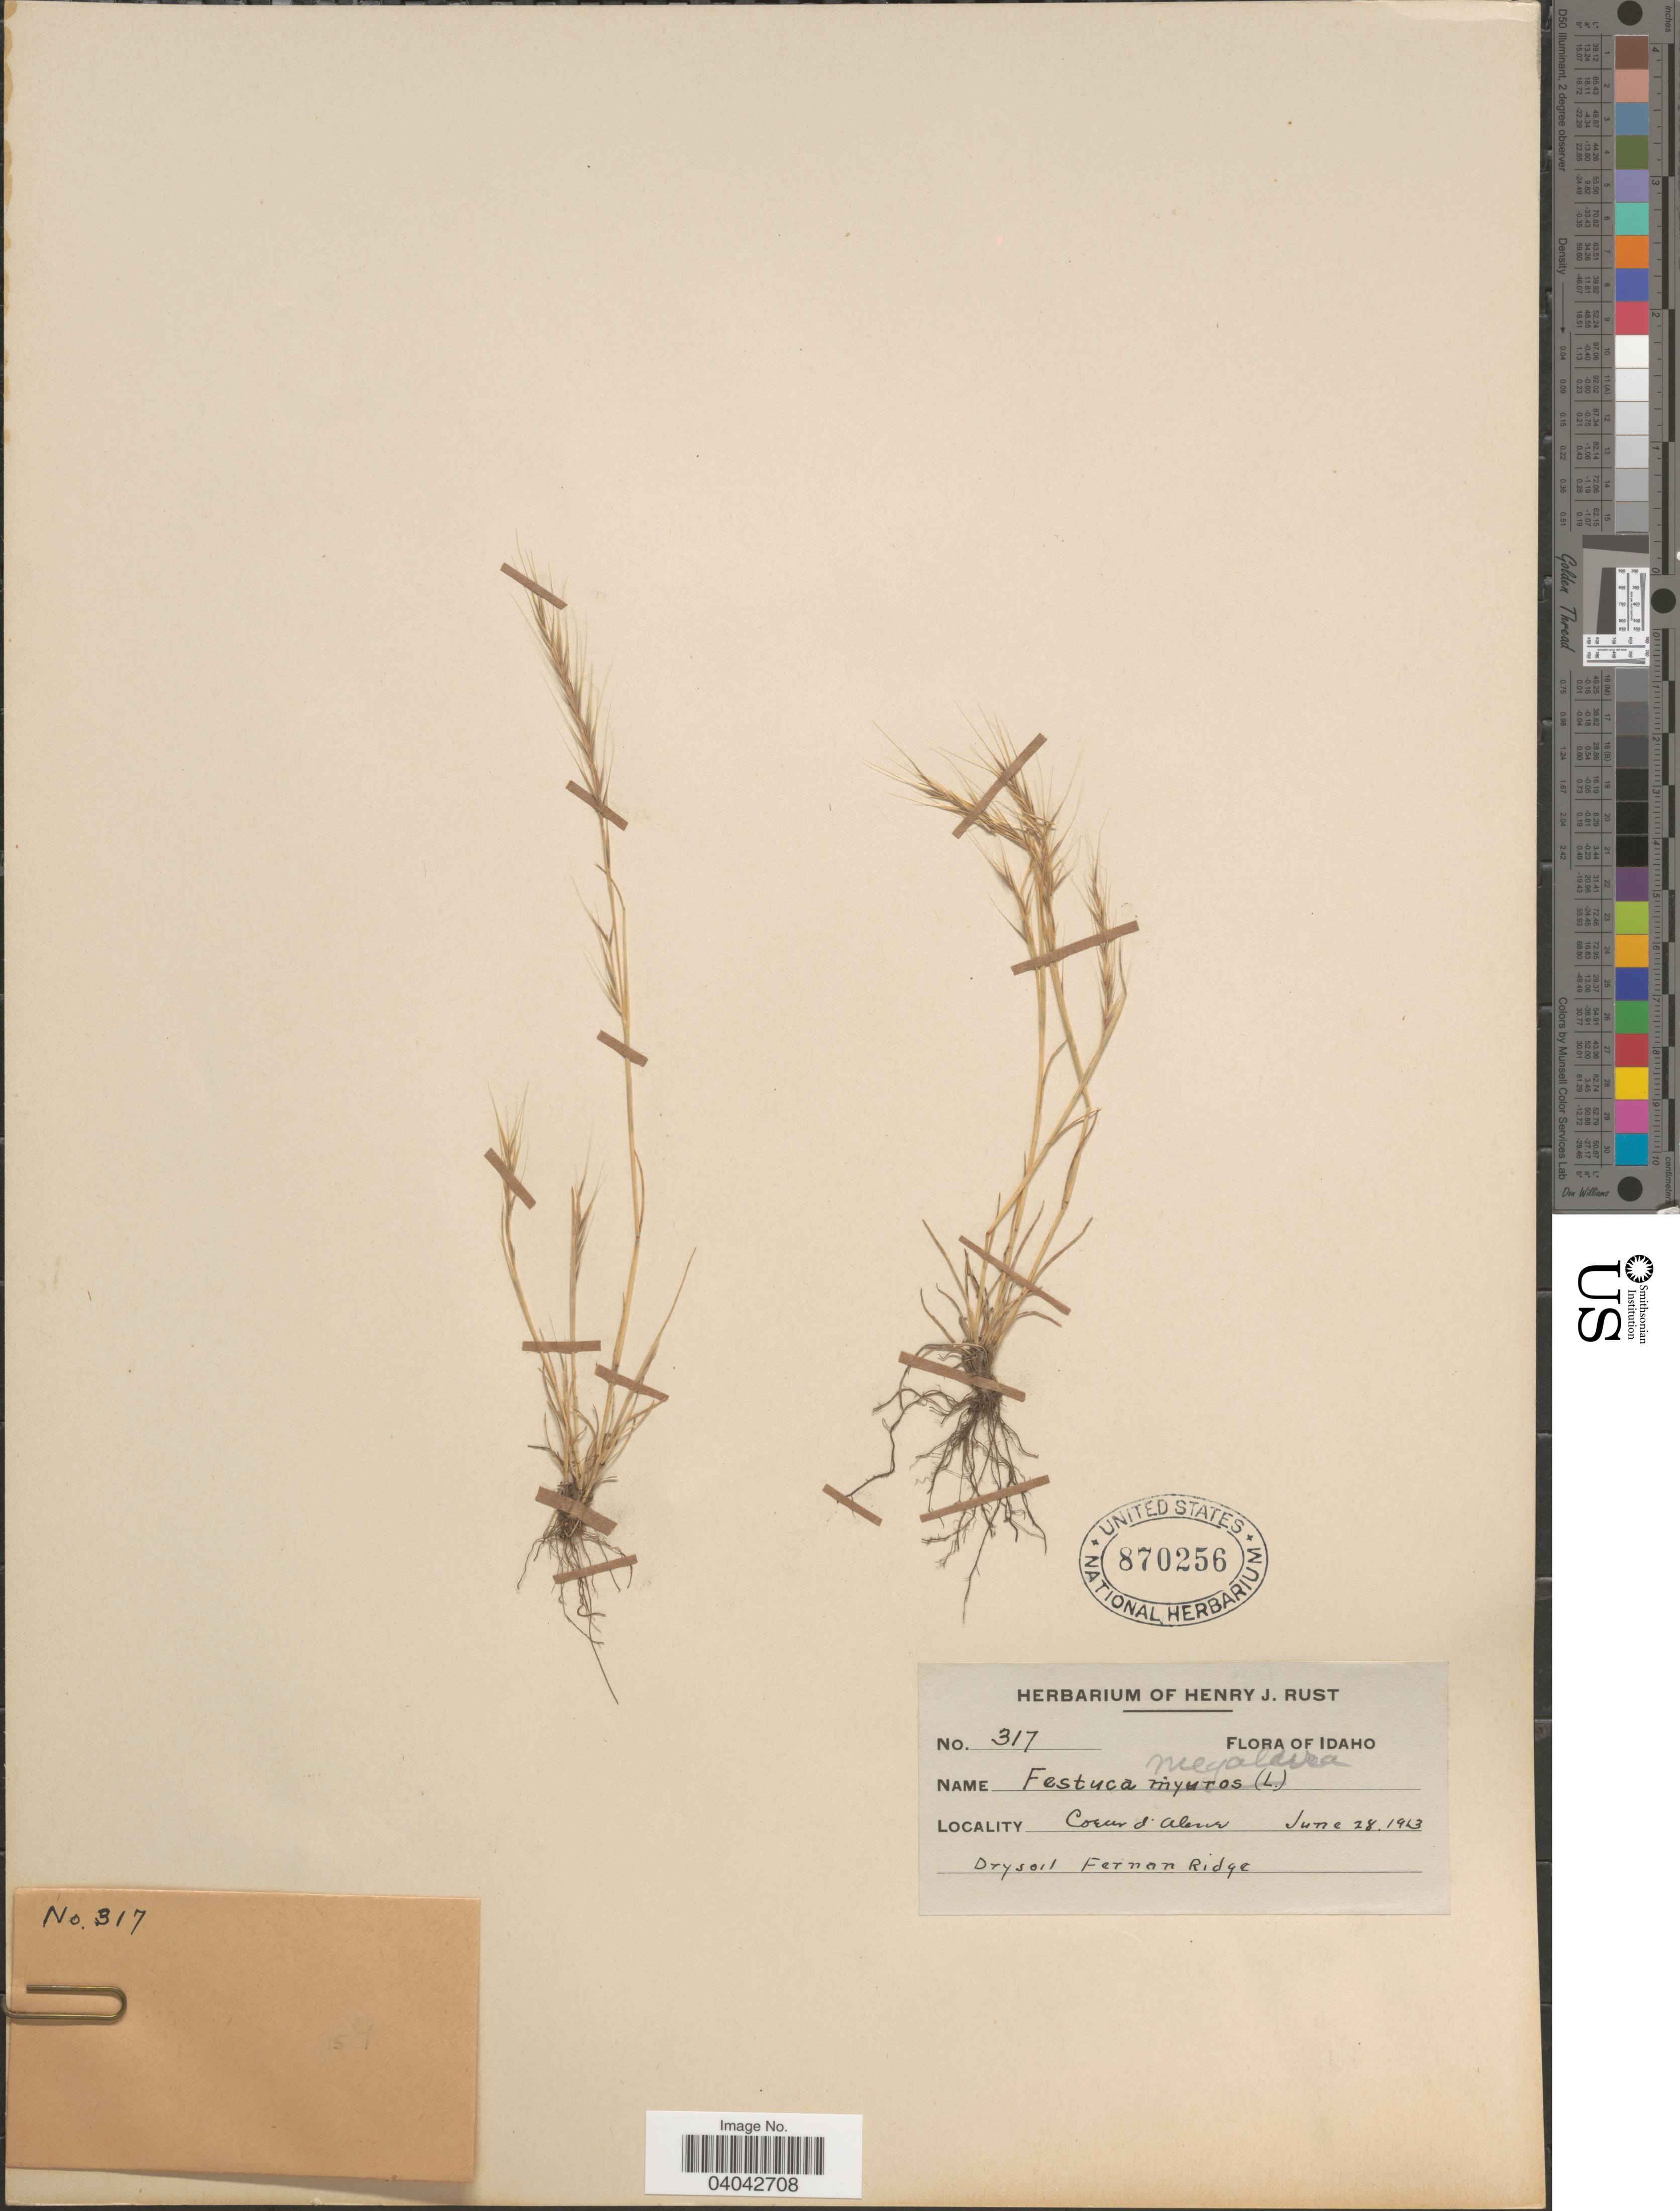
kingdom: Plantae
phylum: Tracheophyta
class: Liliopsida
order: Poales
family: Poaceae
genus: Festuca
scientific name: Festuca megalura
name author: Nutt.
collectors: ex herb. Henry J. Rust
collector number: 317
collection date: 1913-06-28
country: United States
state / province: Idaho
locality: Coeur d'Alene.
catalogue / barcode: US 870256